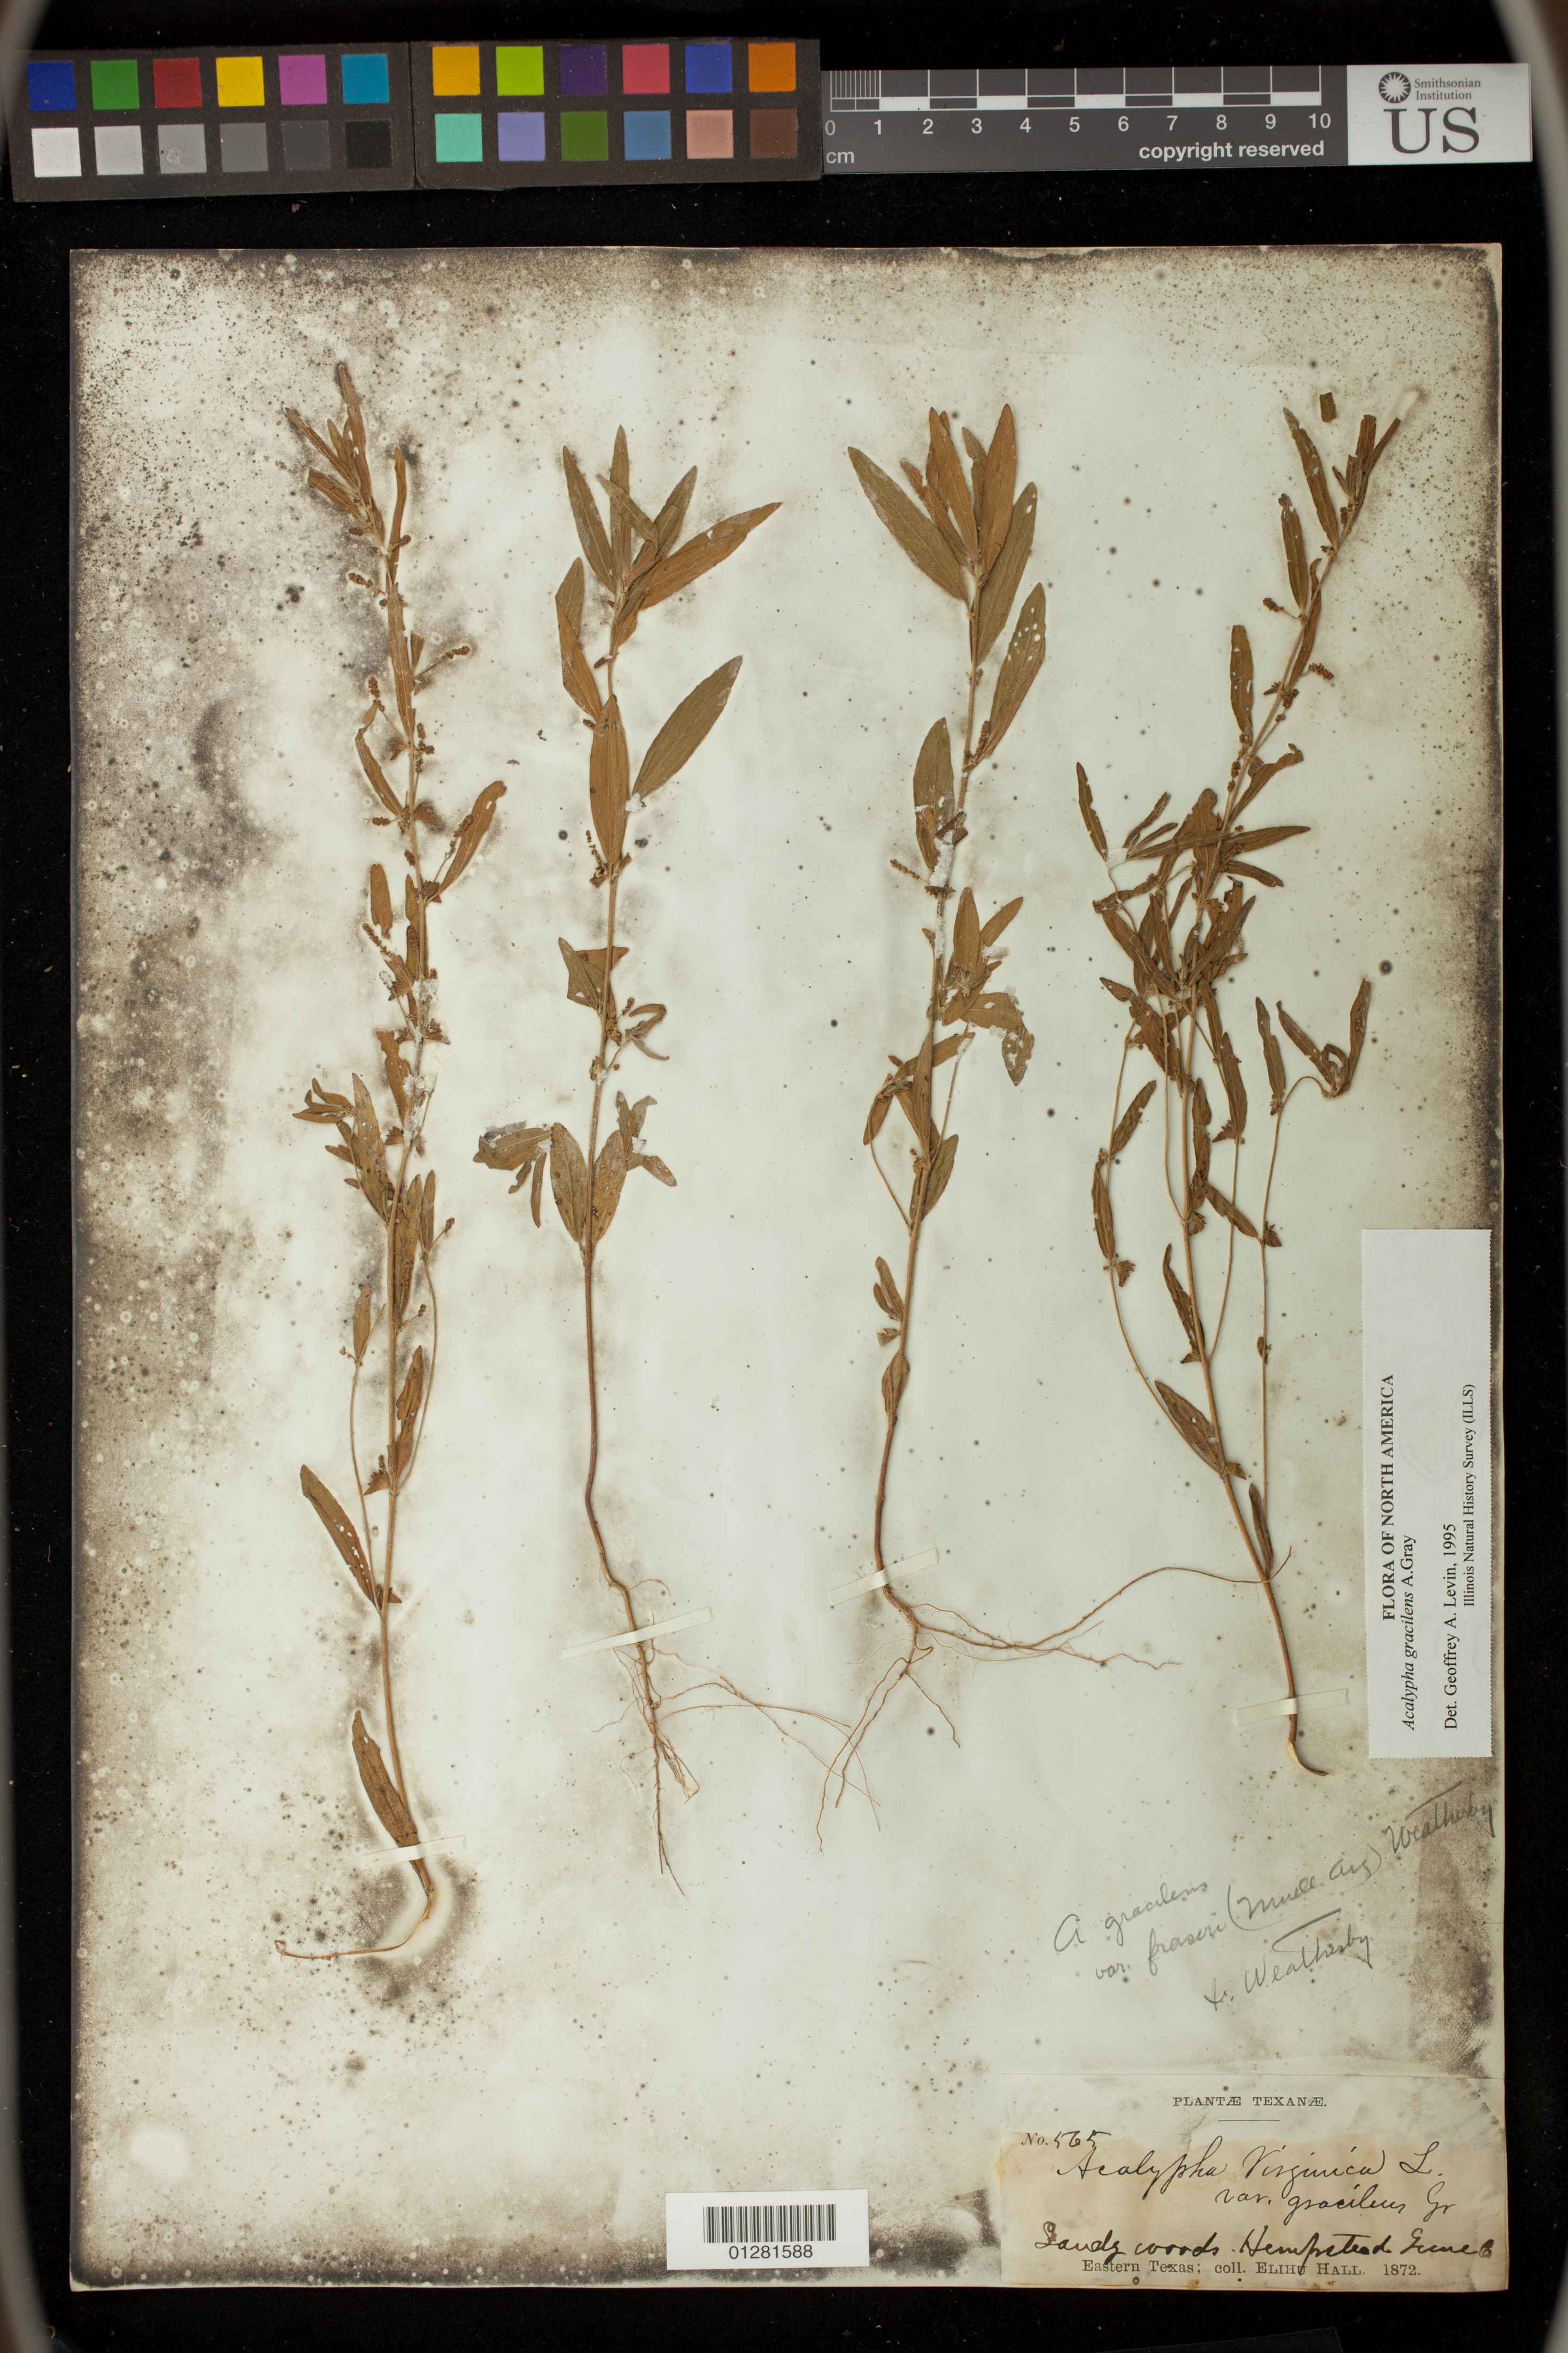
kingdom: Plantae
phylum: Tracheophyta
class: Magnoliopsida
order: Malpighiales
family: Euphorbiaceae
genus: Acalypha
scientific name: Acalypha gracilens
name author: A. Gray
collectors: E. Hall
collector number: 565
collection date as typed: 1872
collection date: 1872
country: United States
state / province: Texas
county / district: Waller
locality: Hempstead.